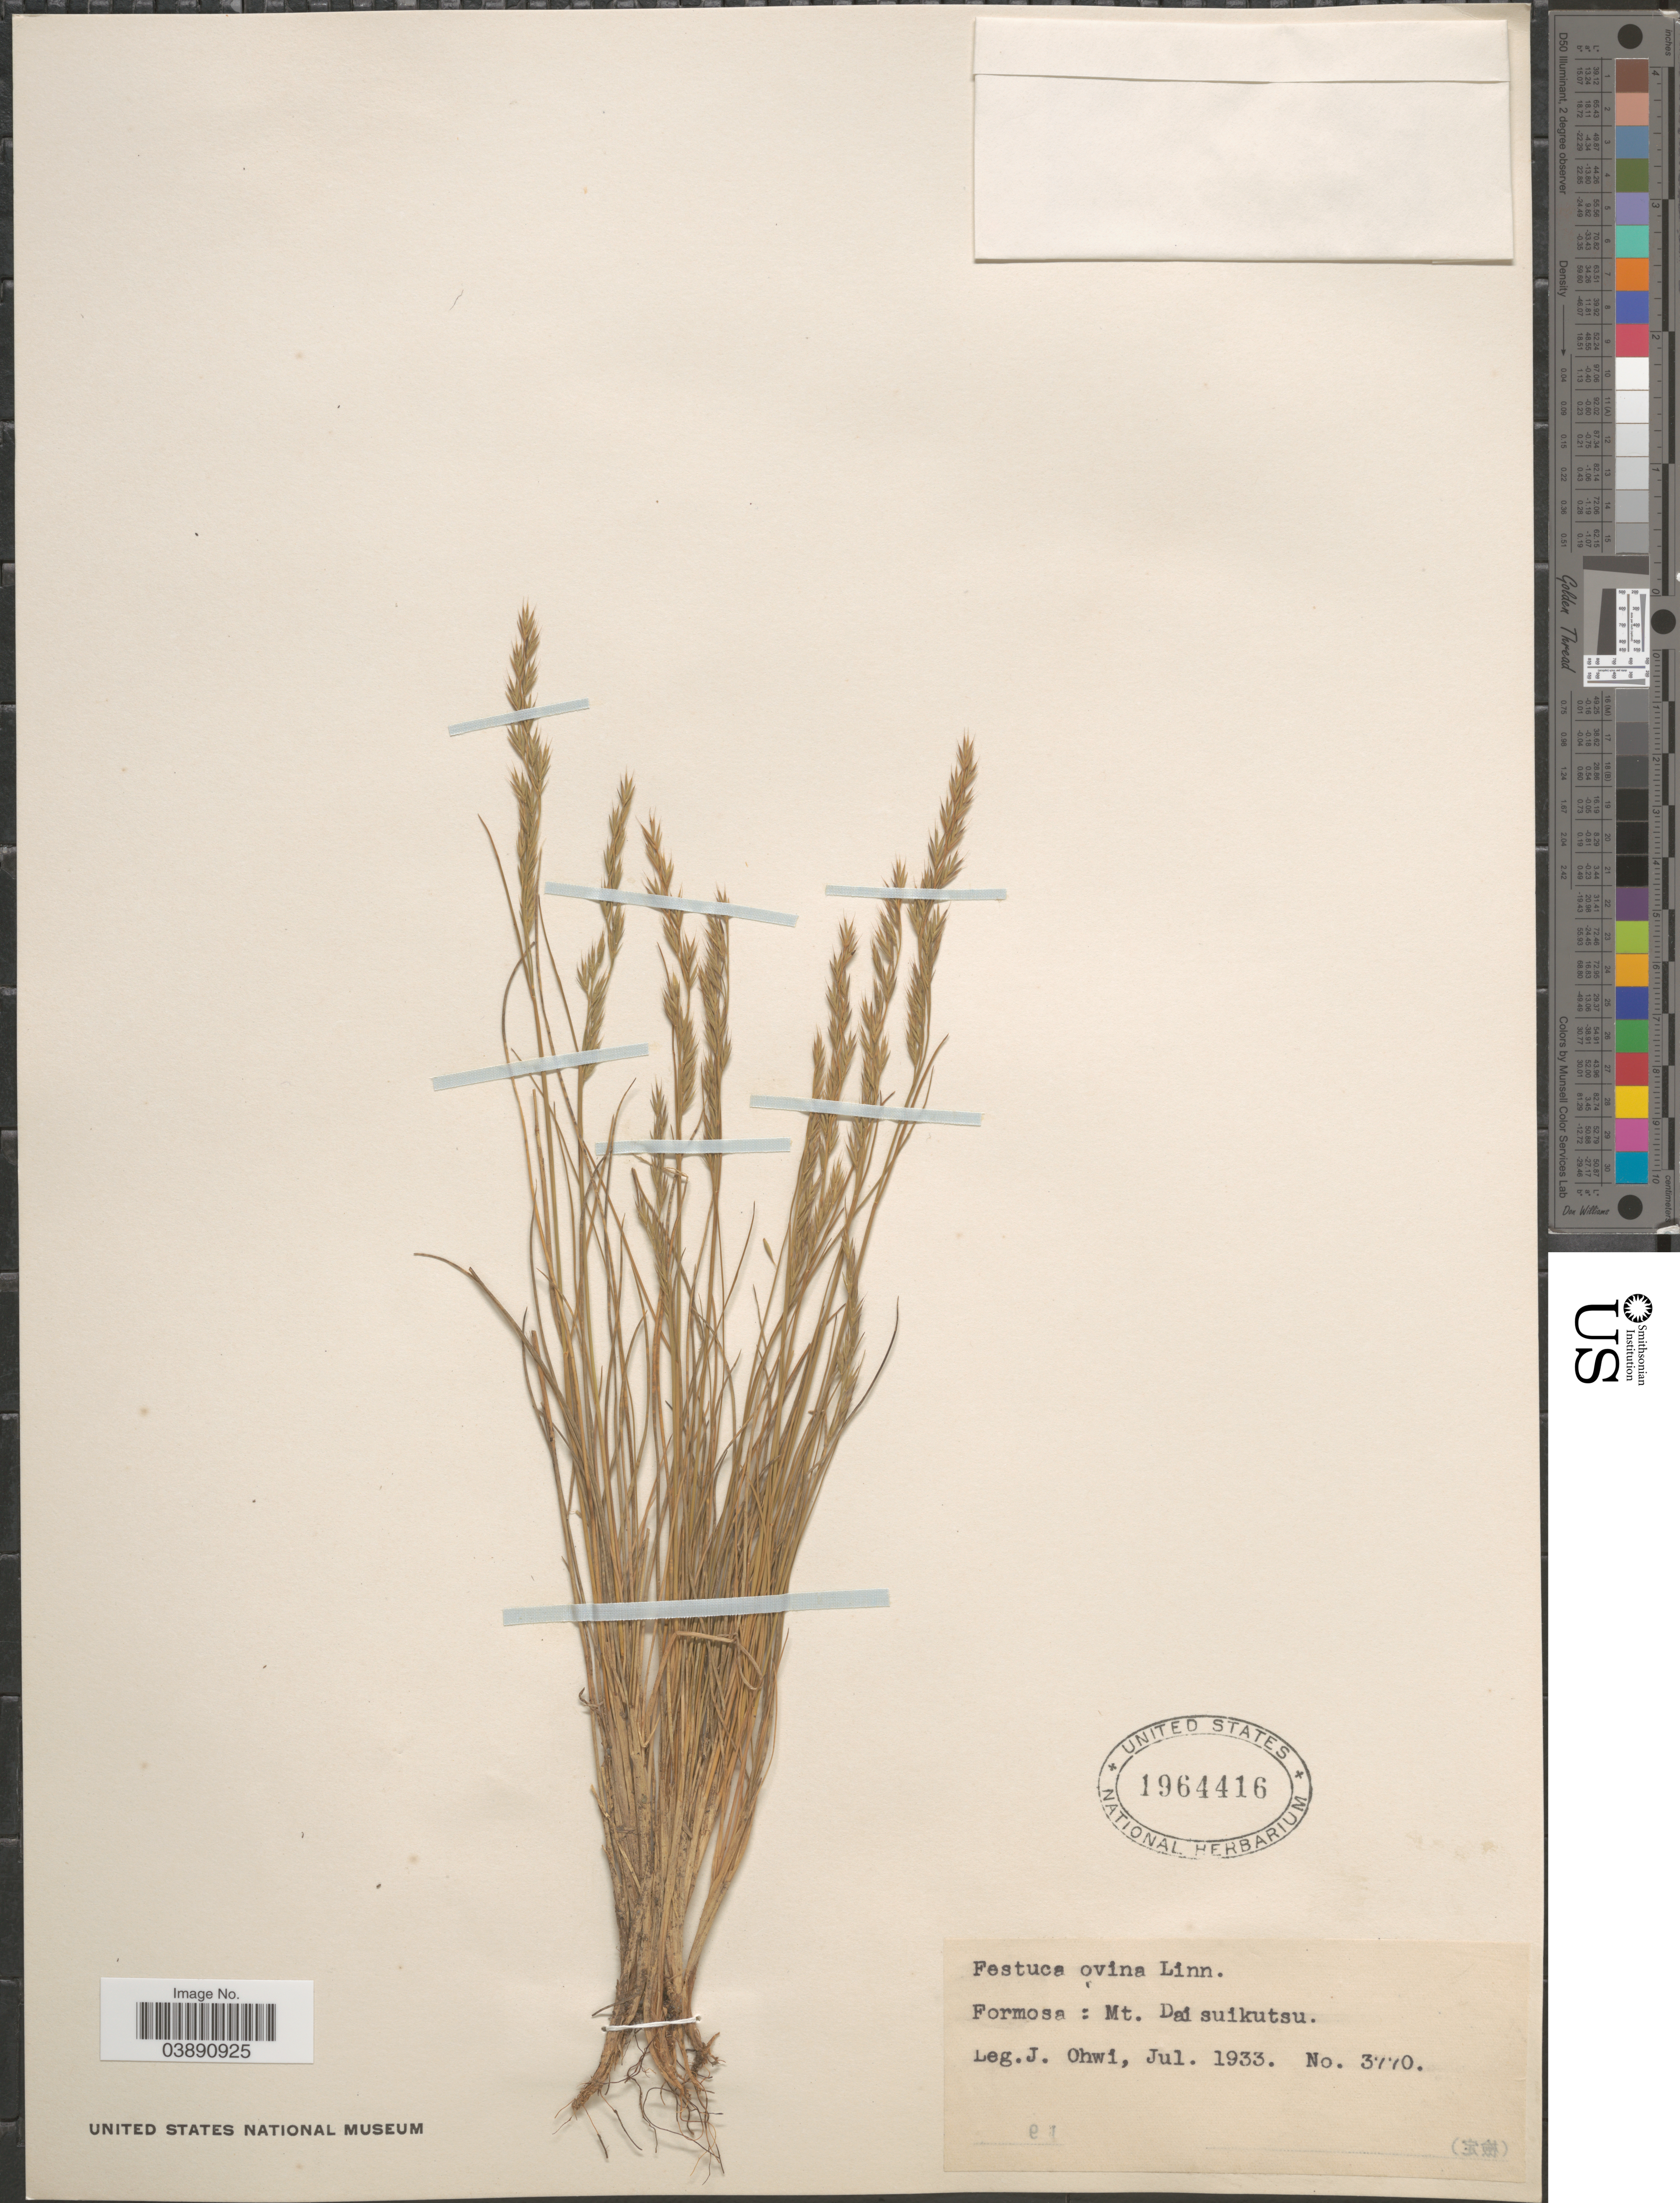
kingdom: Plantae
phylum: Tracheophyta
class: Liliopsida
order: Poales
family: Poaceae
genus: Festuca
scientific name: Festuca ovina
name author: L.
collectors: J. Ohwi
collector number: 3770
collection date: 1933-07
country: Taiwan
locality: Formosa: Mt. Dai suikutsu.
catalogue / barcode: US 1964416